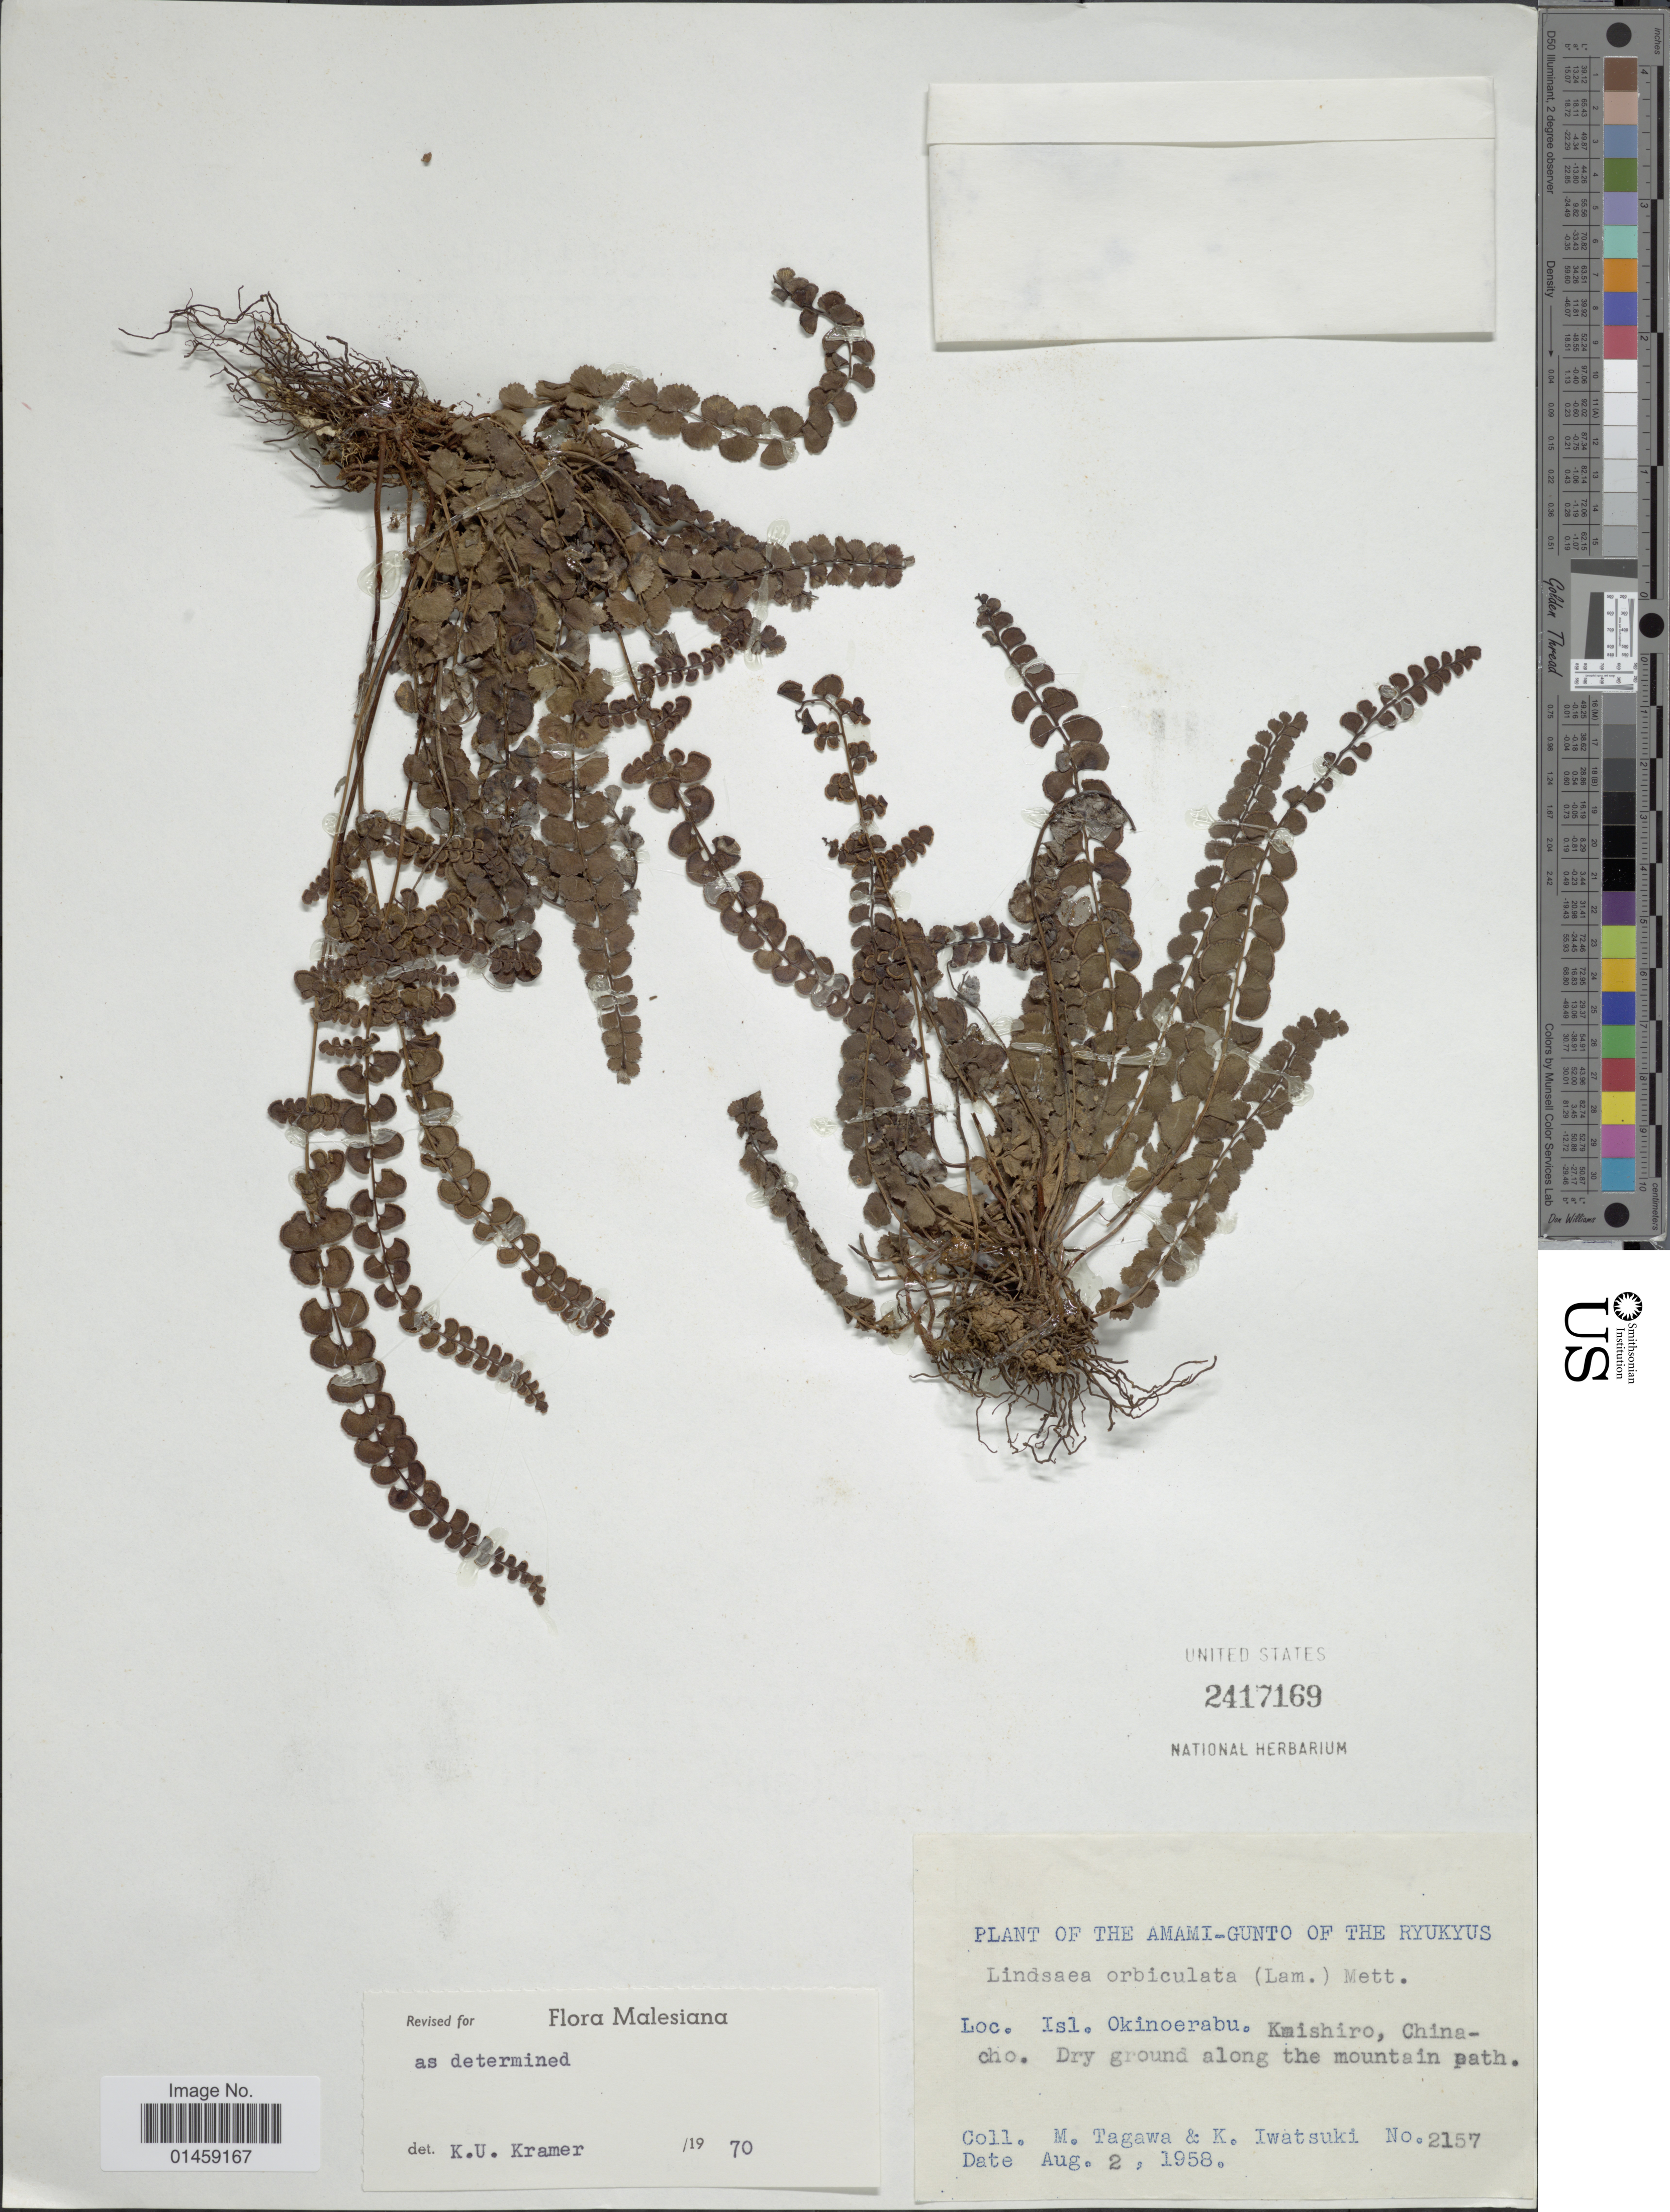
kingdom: Plantae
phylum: Tracheophyta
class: Polypodiopsida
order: Polypodiales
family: Lindsaeaceae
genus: Lindsaea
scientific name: Lindsaea orbiculata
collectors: M. Tagawa & K. Iwatsuki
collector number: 2157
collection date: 1958-08-02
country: Japan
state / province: Okinawa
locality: Isl. Okinoerabu. Kmishiro, China-cho. The Amami-gunto of the Ryukyus.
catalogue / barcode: US 2417169